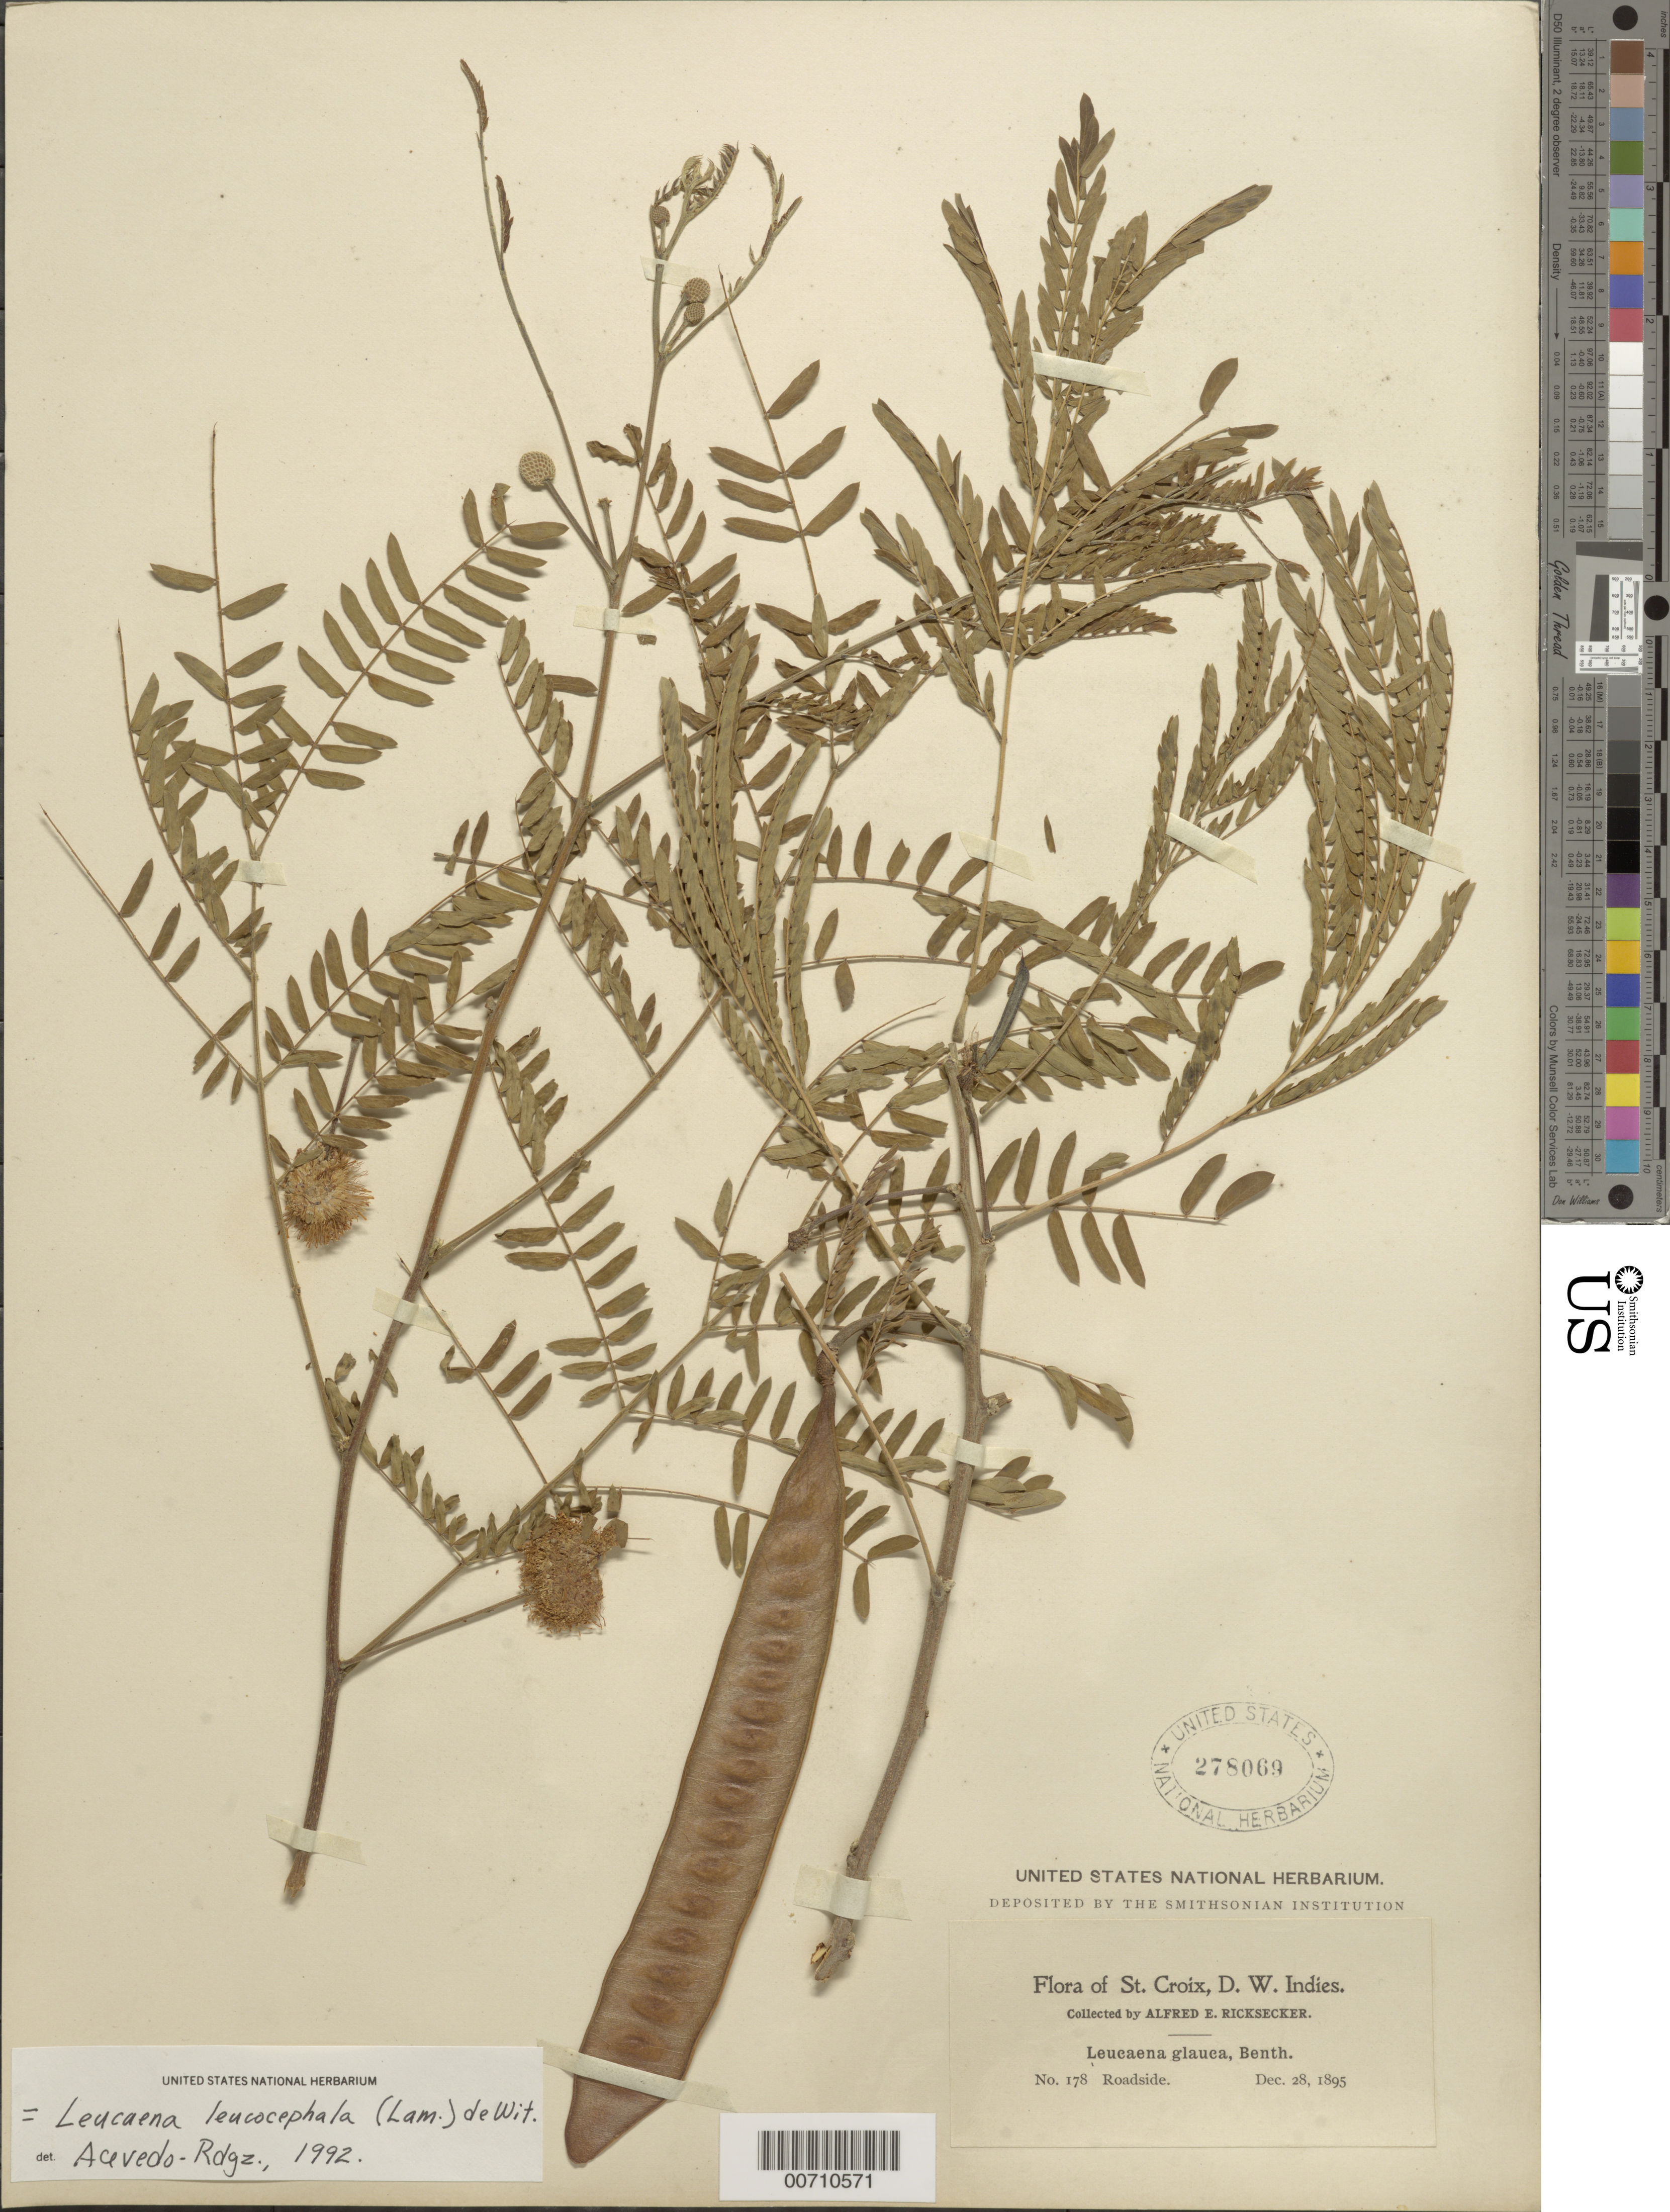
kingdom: Plantae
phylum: Tracheophyta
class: Magnoliopsida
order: Fabales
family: Fabaceae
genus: Leucaena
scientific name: Leucaena leucocephala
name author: (Lam.) de Wit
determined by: Acevedo-Rodríguez, P., (BOT), Smithsonian Institution - National Museum of Natural History (UNITED STATES)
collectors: A. E. Ricksecker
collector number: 178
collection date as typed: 28 Dec 1895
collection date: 1895-12-28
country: U.S. Virgin Islands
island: St. Croix Island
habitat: Roadside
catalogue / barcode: US 278069